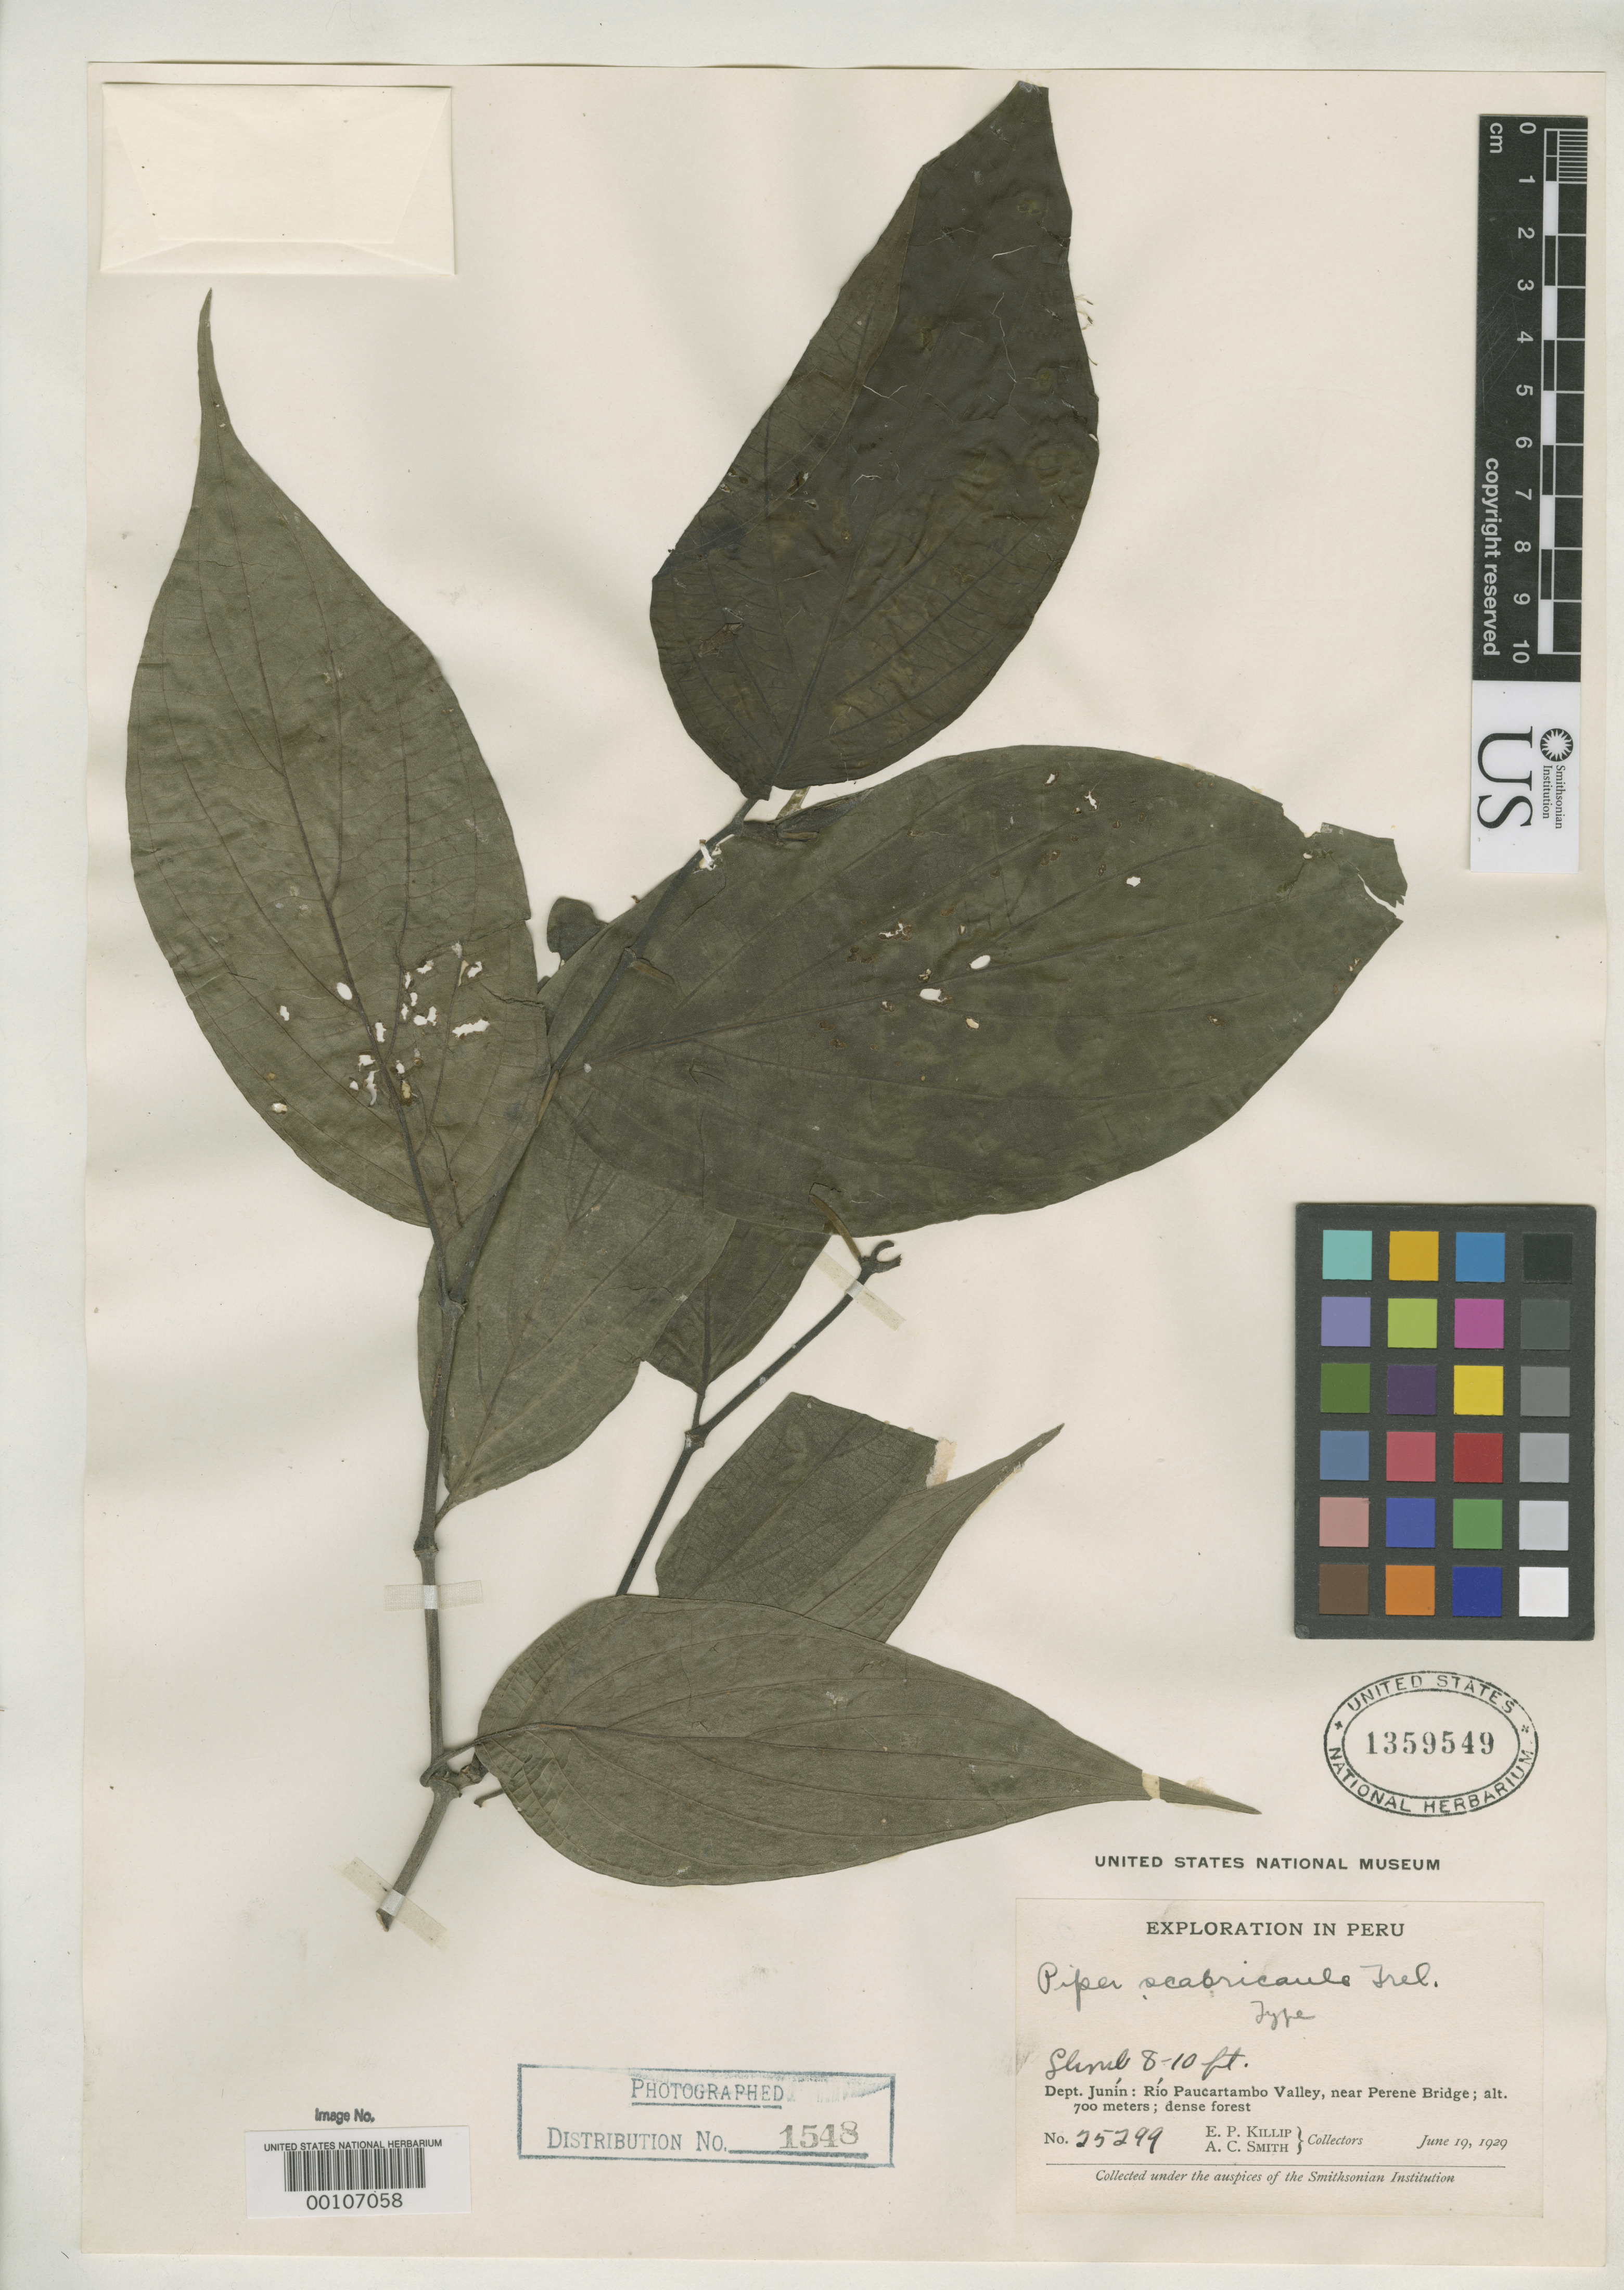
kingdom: Plantae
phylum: Tracheophyta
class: Magnoliopsida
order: Piperales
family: Piperaceae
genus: Piper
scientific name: Piper scabricaule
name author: Trel. in J.F. Macbr.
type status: Holotype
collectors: E. P. Killip & A. C. Smith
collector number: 25299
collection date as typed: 19 Jun 1929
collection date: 1929-06-19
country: Peru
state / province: Junín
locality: Rio Paucartambo Valley, near Perene Bridge.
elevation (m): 700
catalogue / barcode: US 1359549